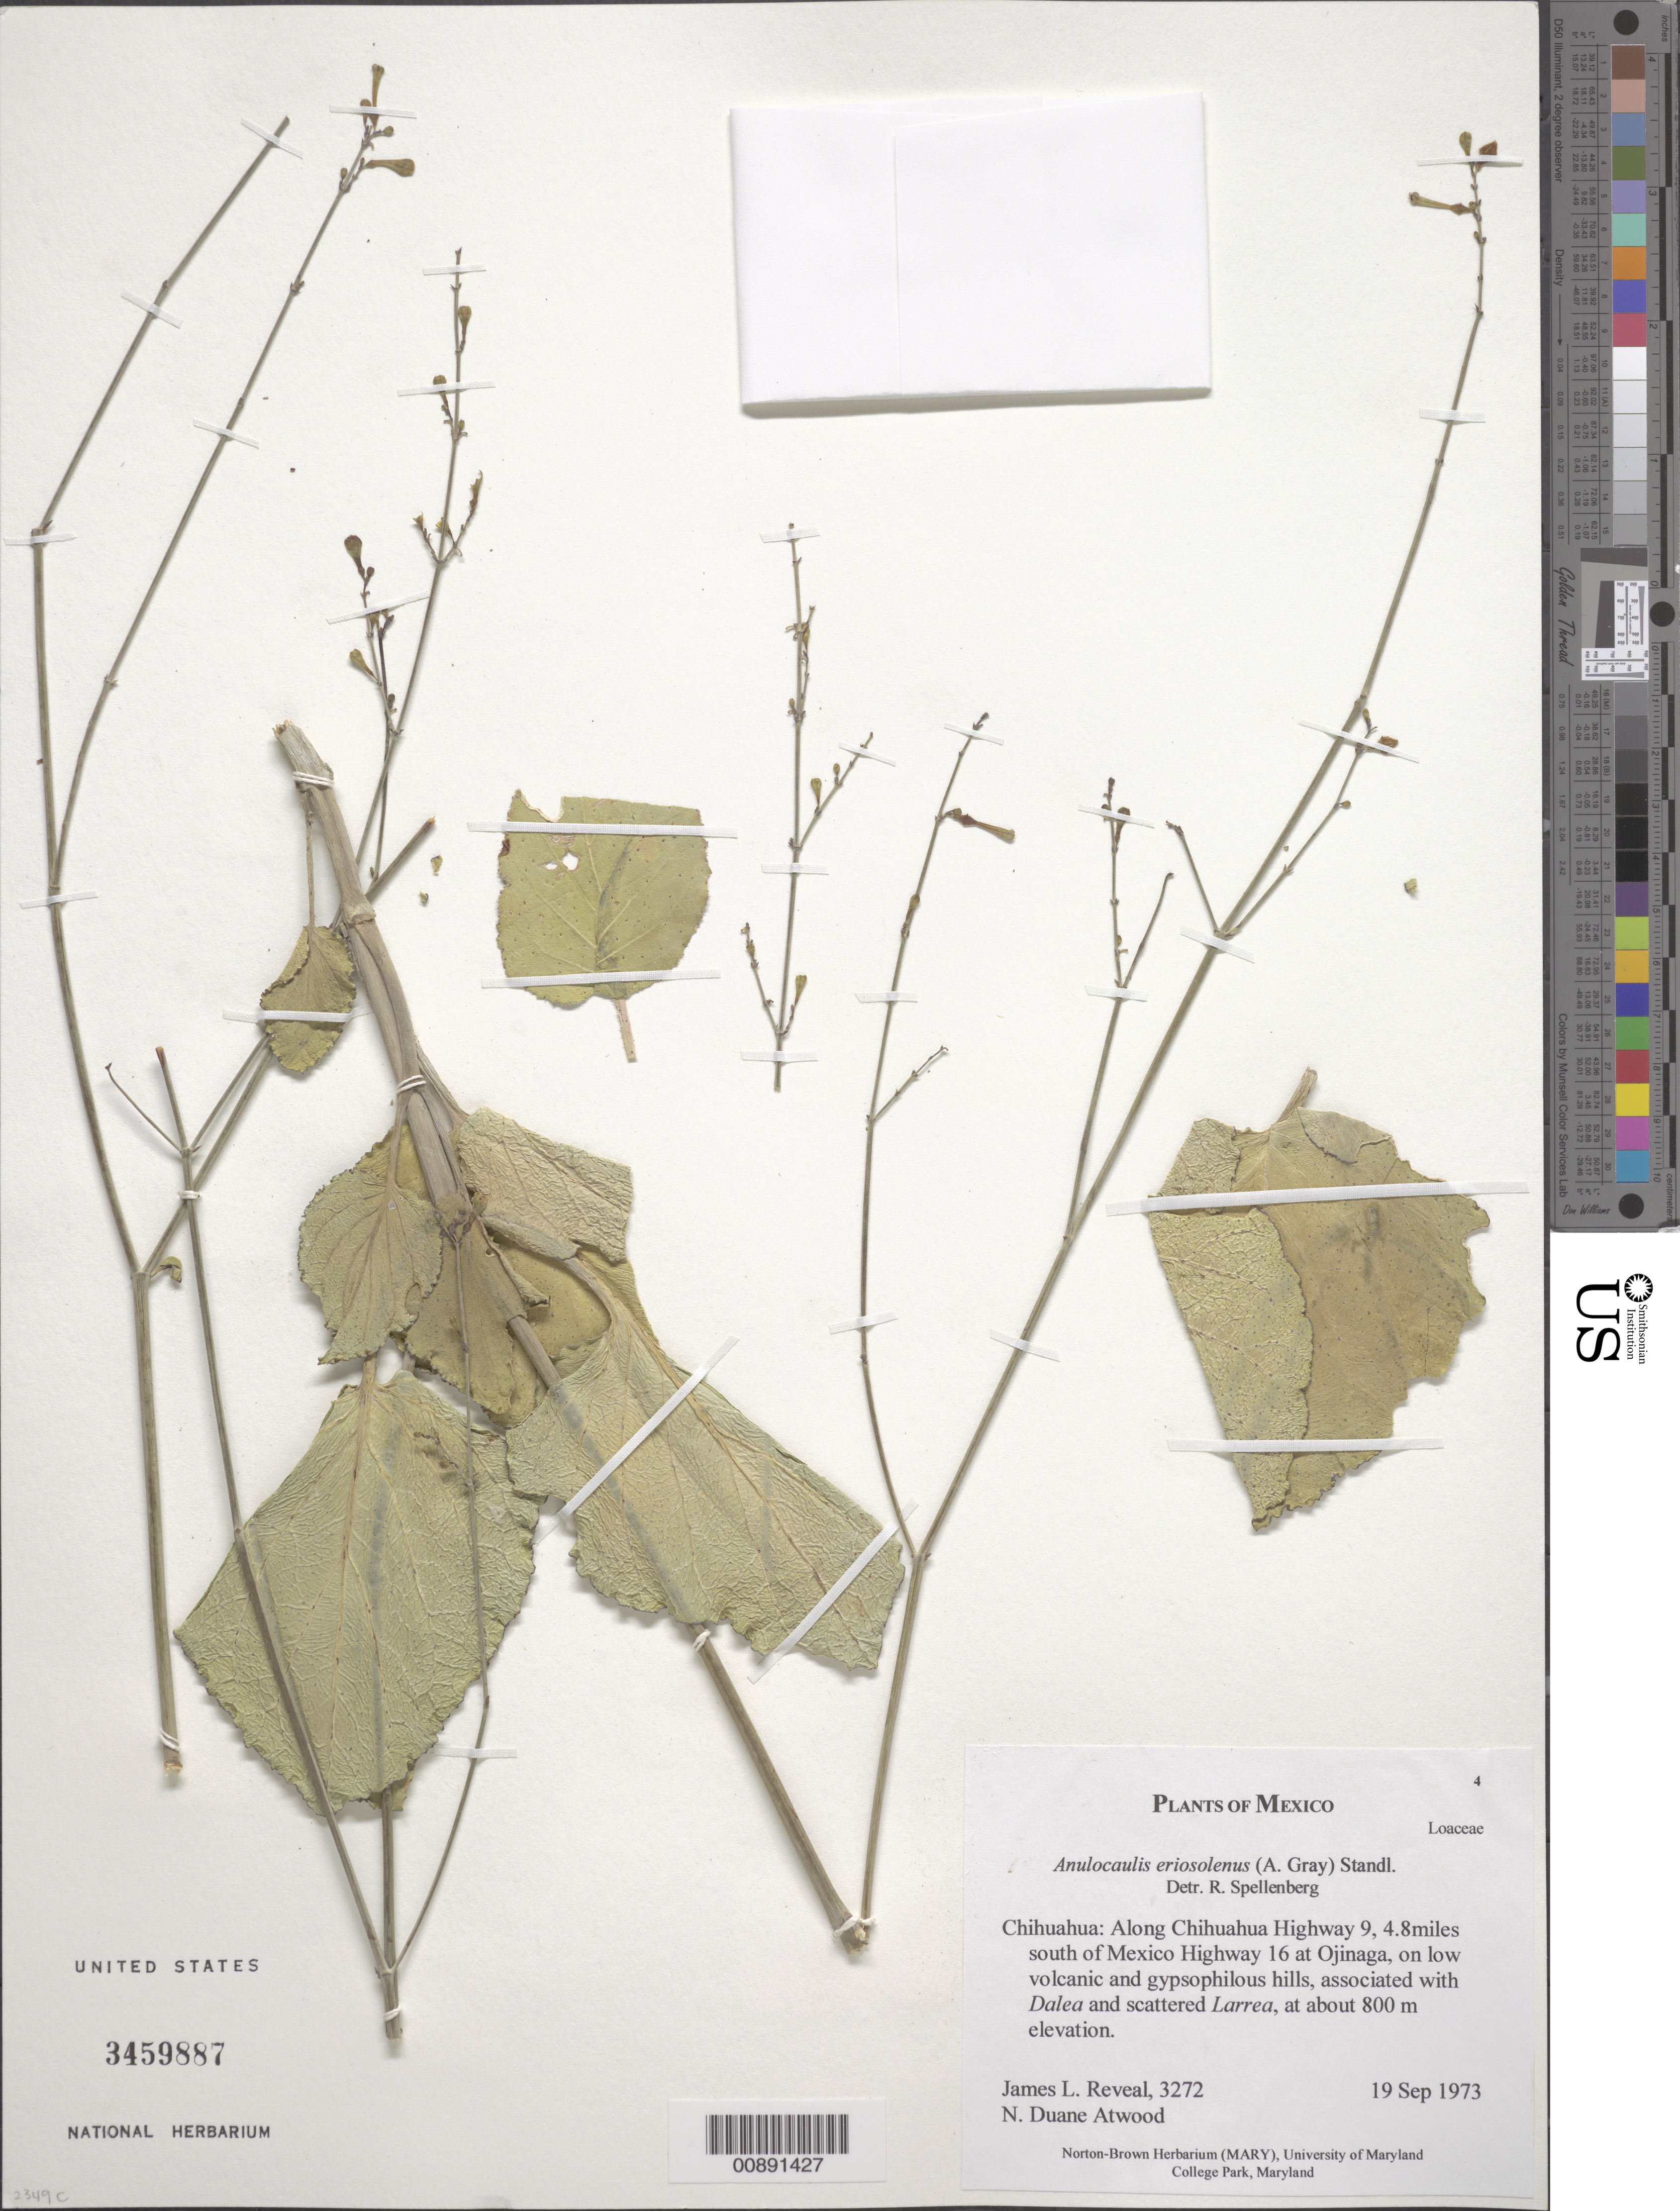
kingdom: Plantae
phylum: Tracheophyta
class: Magnoliopsida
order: Caryophyllales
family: Nyctaginaceae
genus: Anulocaulis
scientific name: Anulocaulis eriosolenus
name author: (A. Gray) Standl.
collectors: J. L. Reveal & N. D. Atwood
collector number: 3272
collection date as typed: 19 Sep 1973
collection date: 1973-09-19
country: Mexico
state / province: Chihuahua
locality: Along Chihuahua Highway 9, 4.8 miles south of Mexico highway 16 at Ojinaga.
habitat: On low volcanic and gypsophilous hills, associated with Dalea and scattered Larrea.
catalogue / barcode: US 3459887